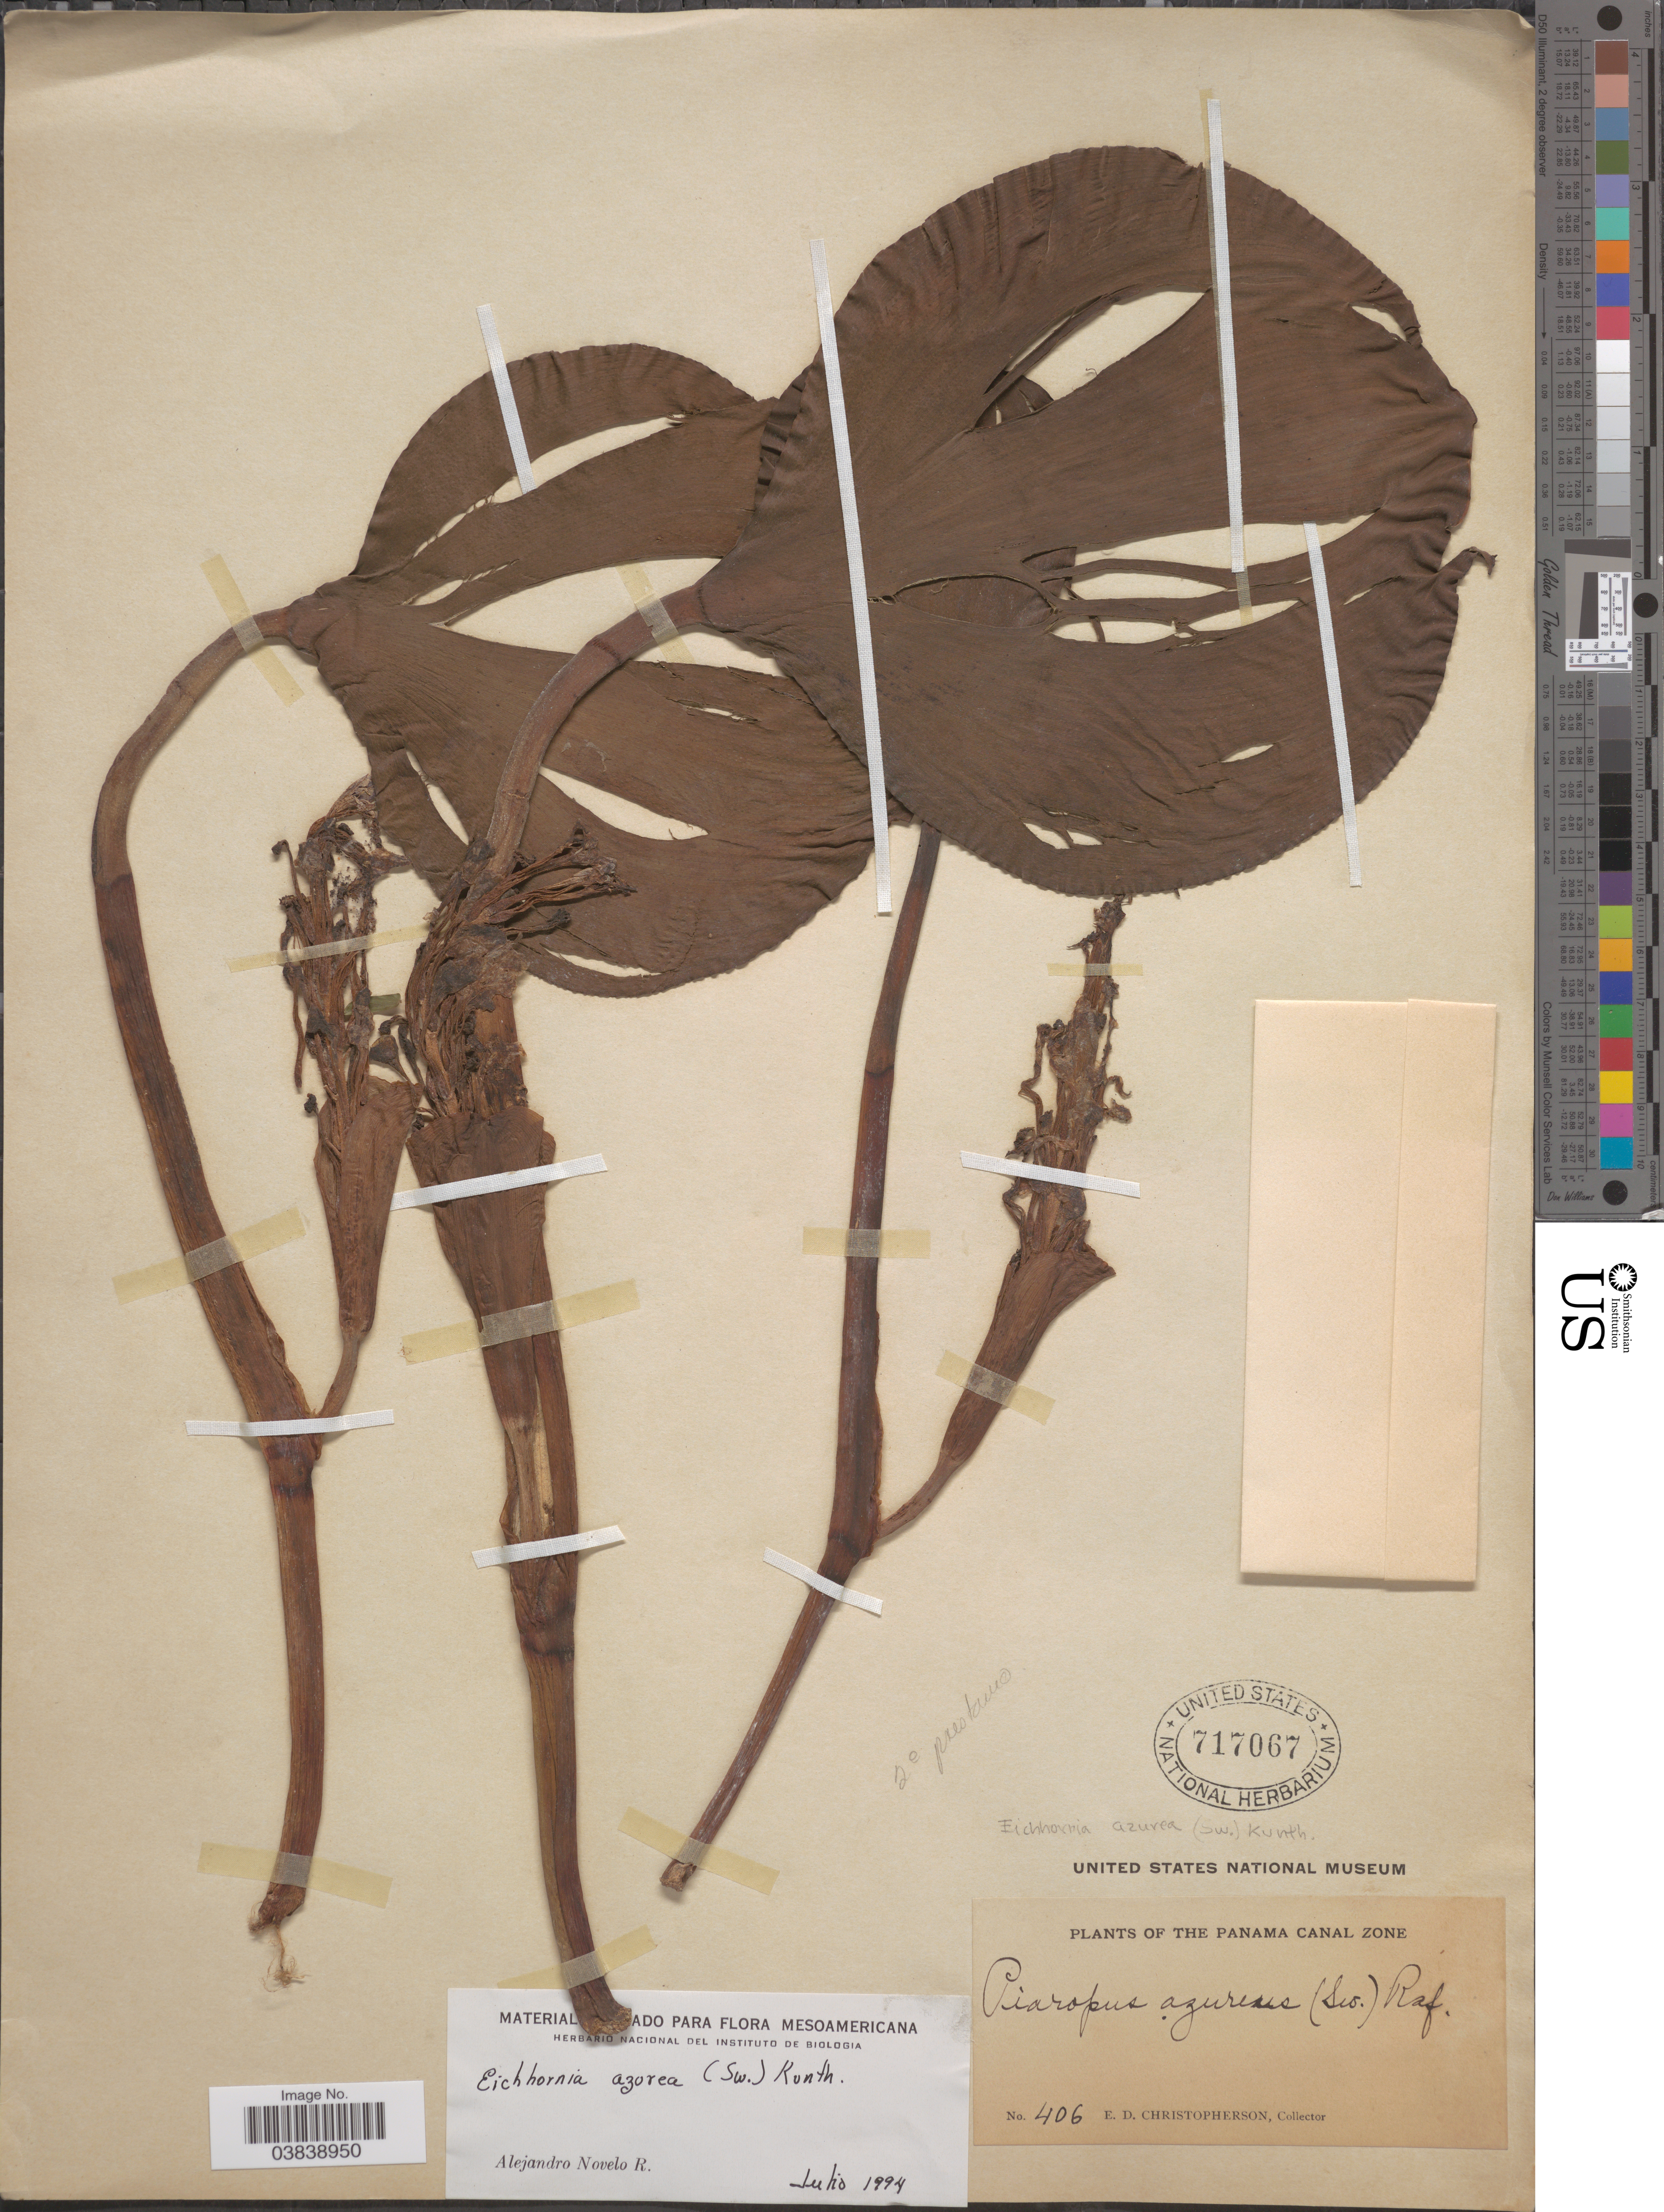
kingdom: Plantae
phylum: Tracheophyta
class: Liliopsida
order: Commelinales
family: Pontederiaceae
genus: Eichhornia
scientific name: Eichhornia azurea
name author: (Sw.) Kunth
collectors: E. Christopherson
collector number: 406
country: Panama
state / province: Colón / Panamá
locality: The Panama Canal Zone.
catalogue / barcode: US 717067